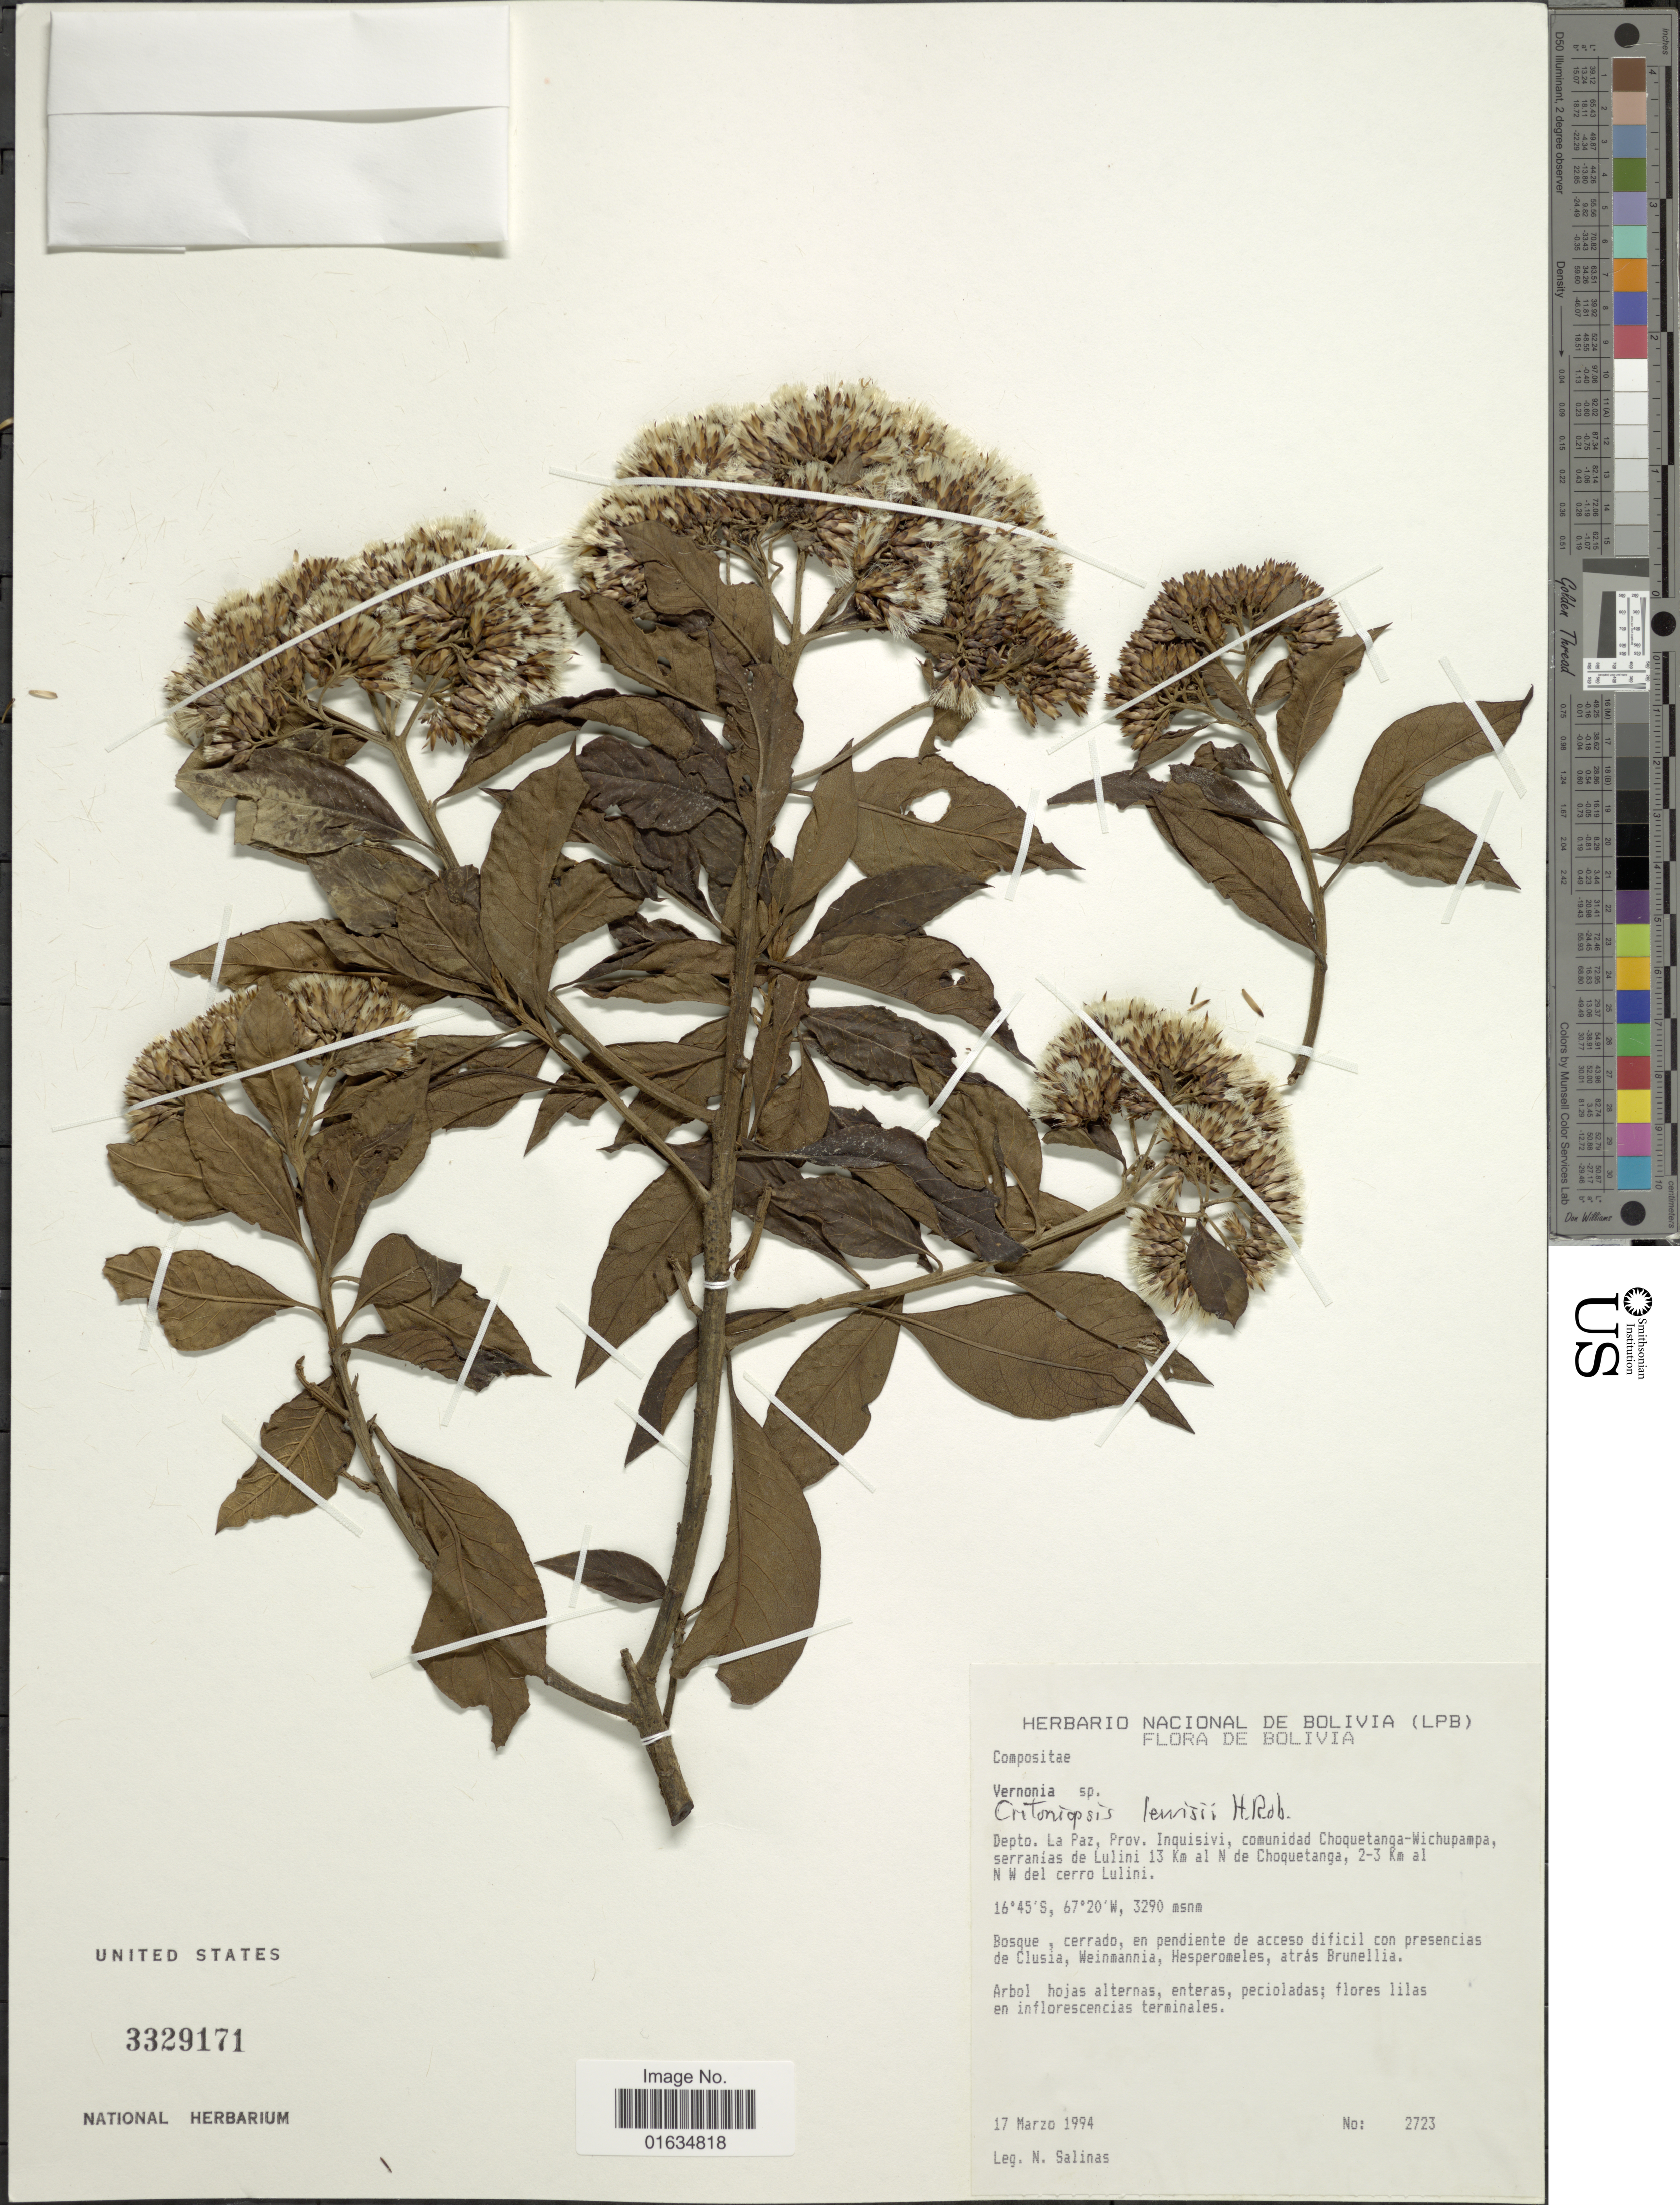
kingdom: Plantae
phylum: Tracheophyta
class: Magnoliopsida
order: Asterales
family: Asteraceae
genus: Critoniopsis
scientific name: Critoniopsis lewisii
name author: H. Rob.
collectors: N. Salinas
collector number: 2723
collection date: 1994-03-17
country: Bolivia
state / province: La Paz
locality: Prov. Inquisivi, comunidad Choquetanga-Wichupampa, serranias de Lulini 13 km al N de Choquetanga, 2-3 Km al NW del cerro Lulini.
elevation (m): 3290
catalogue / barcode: US 3329171